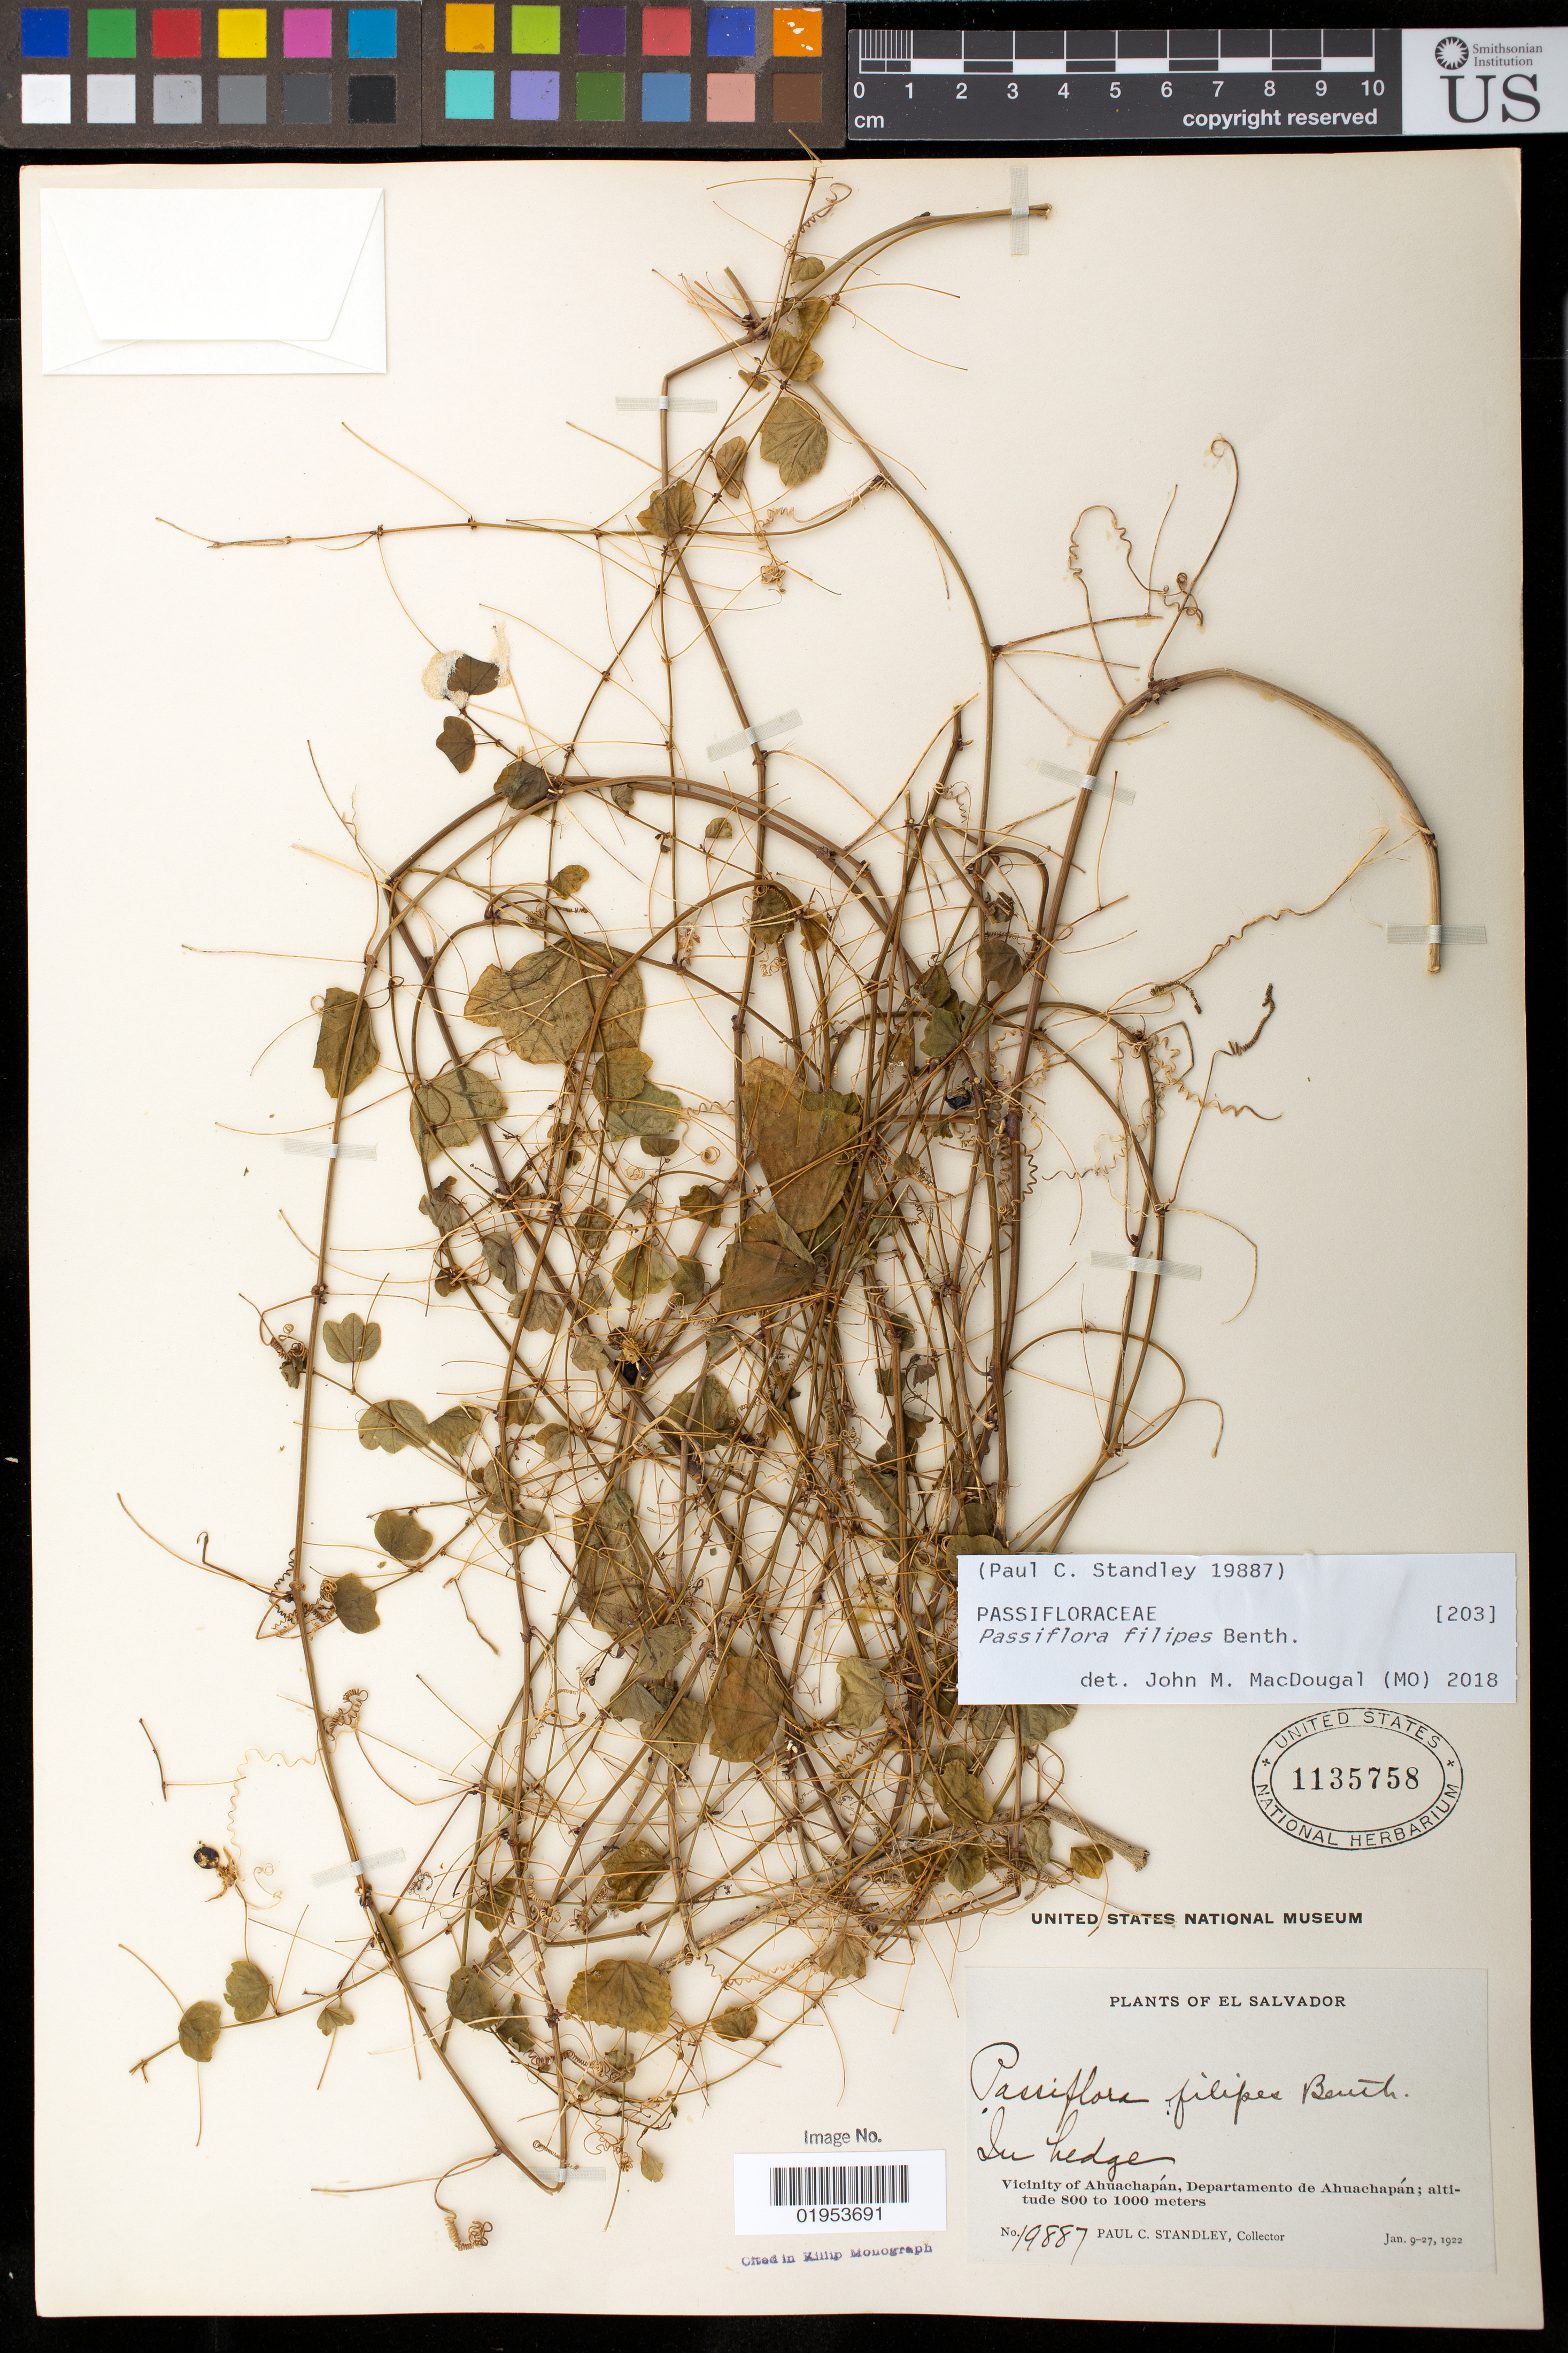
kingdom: Plantae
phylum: Tracheophyta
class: Magnoliopsida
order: Malpighiales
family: Passifloraceae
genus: Passiflora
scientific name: Passiflora filipes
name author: Benth.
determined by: MacDougal, John M.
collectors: P. C. Standley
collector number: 19887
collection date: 1922-01-09/1922-01-27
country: El Salvador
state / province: Ahuachapán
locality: Vicinity of Ahuachapán.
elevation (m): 800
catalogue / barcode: US 1135758